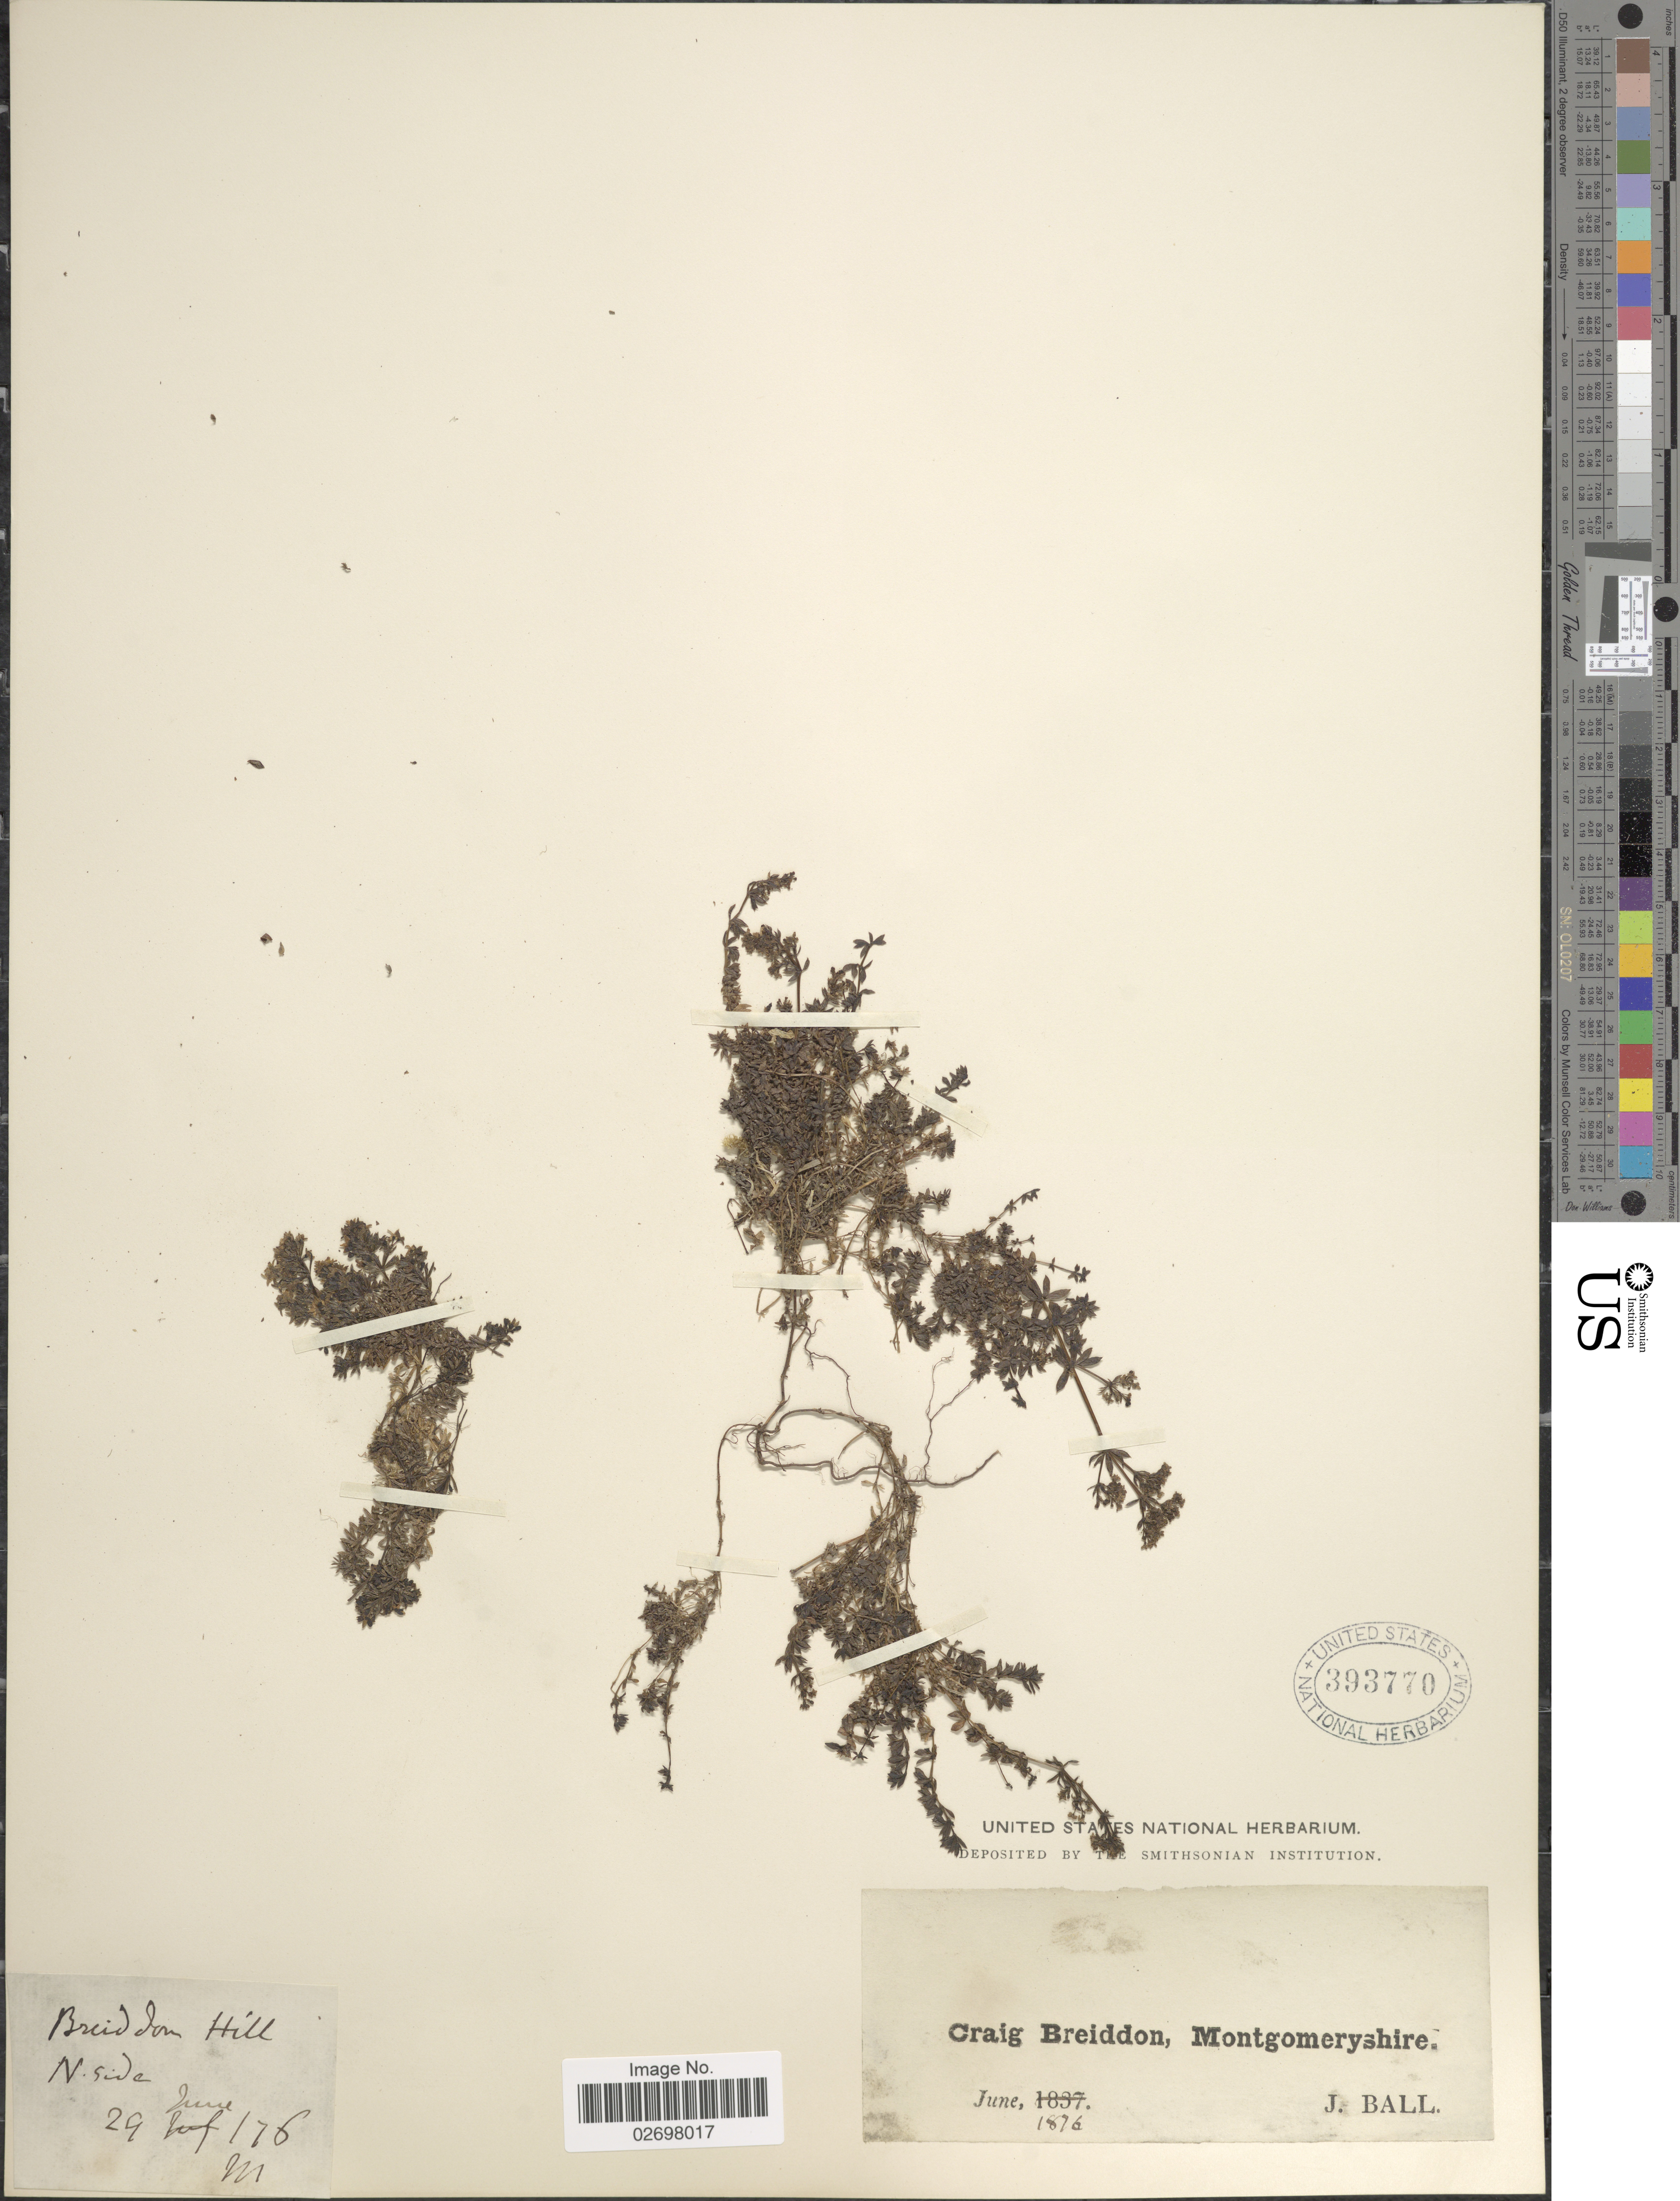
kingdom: Plantae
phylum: Tracheophyta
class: Magnoliopsida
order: Gentianales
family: Rubiaceae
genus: Galium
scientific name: Galium sp.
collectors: J. Ball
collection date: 1876-06-29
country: United Kingdom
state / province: Wales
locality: Craig Breiddon, Montegomeryshire, Breiddon Hill, N. side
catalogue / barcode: US 393770